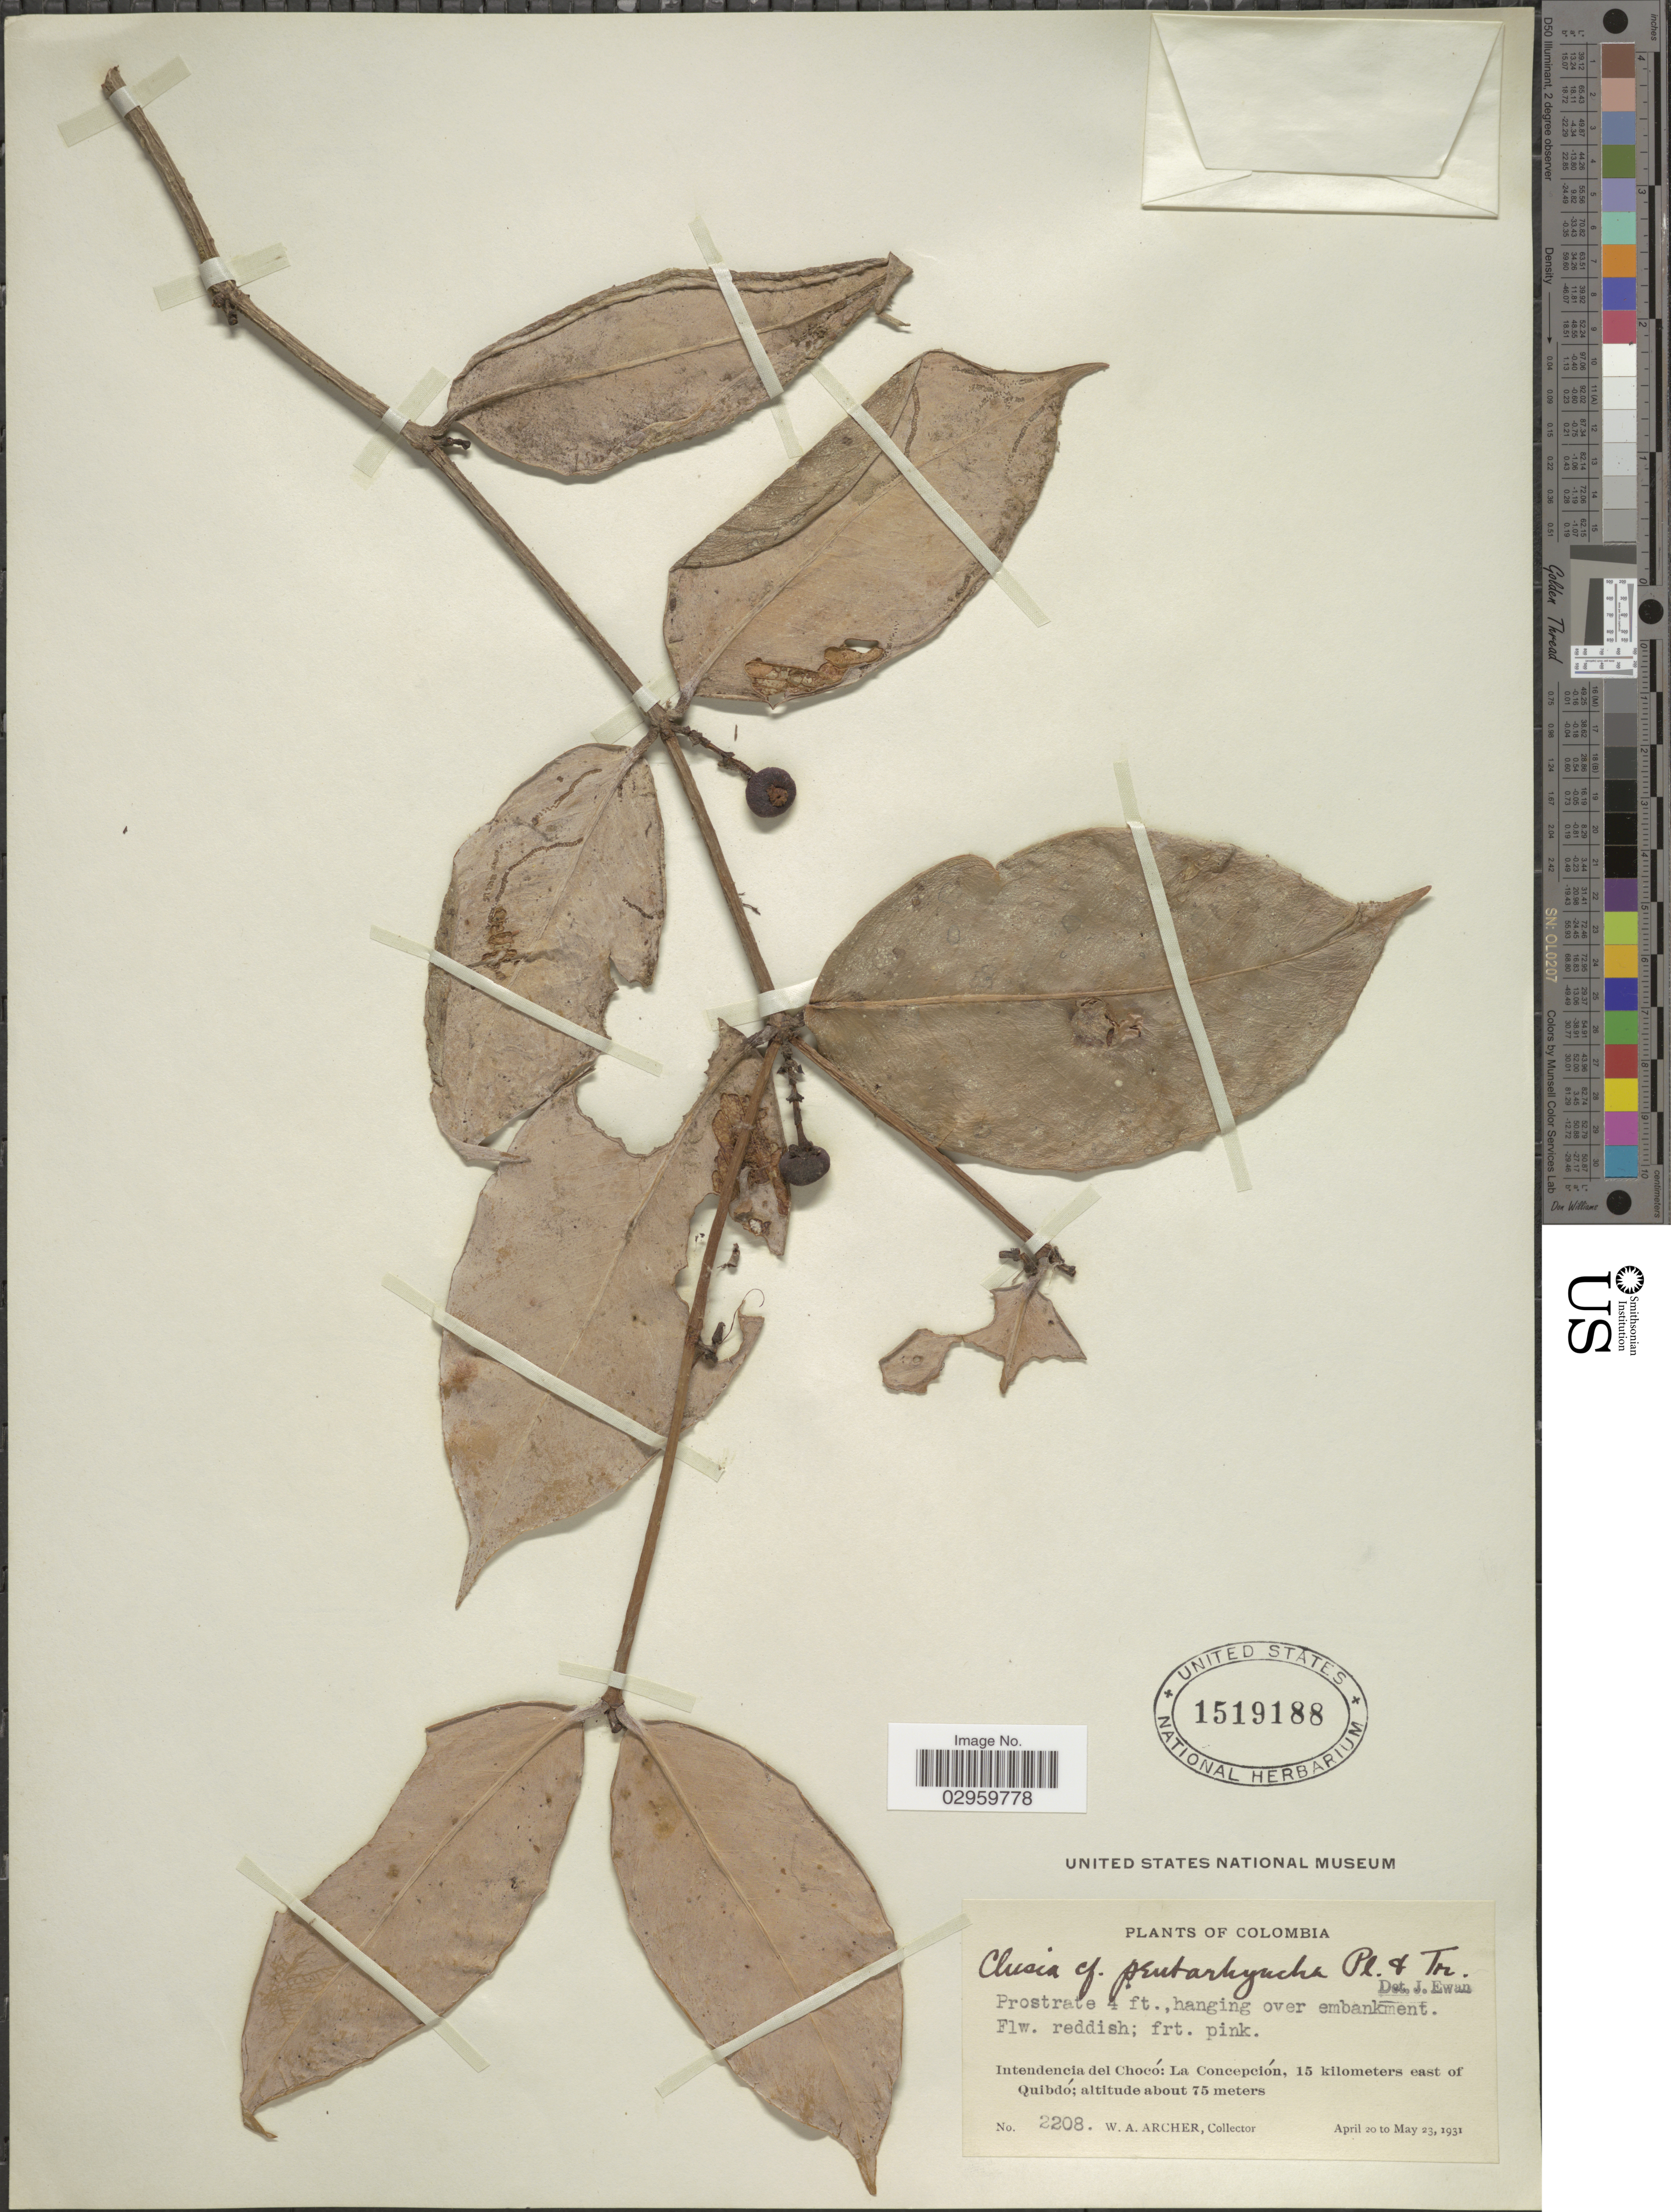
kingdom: Plantae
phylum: Tracheophyta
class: Magnoliopsida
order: Malpighiales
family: Clusiaceae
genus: Clusia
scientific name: Clusia pentarhyncha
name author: Planch. & Triana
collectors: W. Archer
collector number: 2208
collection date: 1931-04-20/1931-05-23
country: Colombia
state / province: Chocó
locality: Intendencia del Chocó: La Concepción, 15 kilometers east of Quibdó.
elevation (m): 75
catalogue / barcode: US 1519188